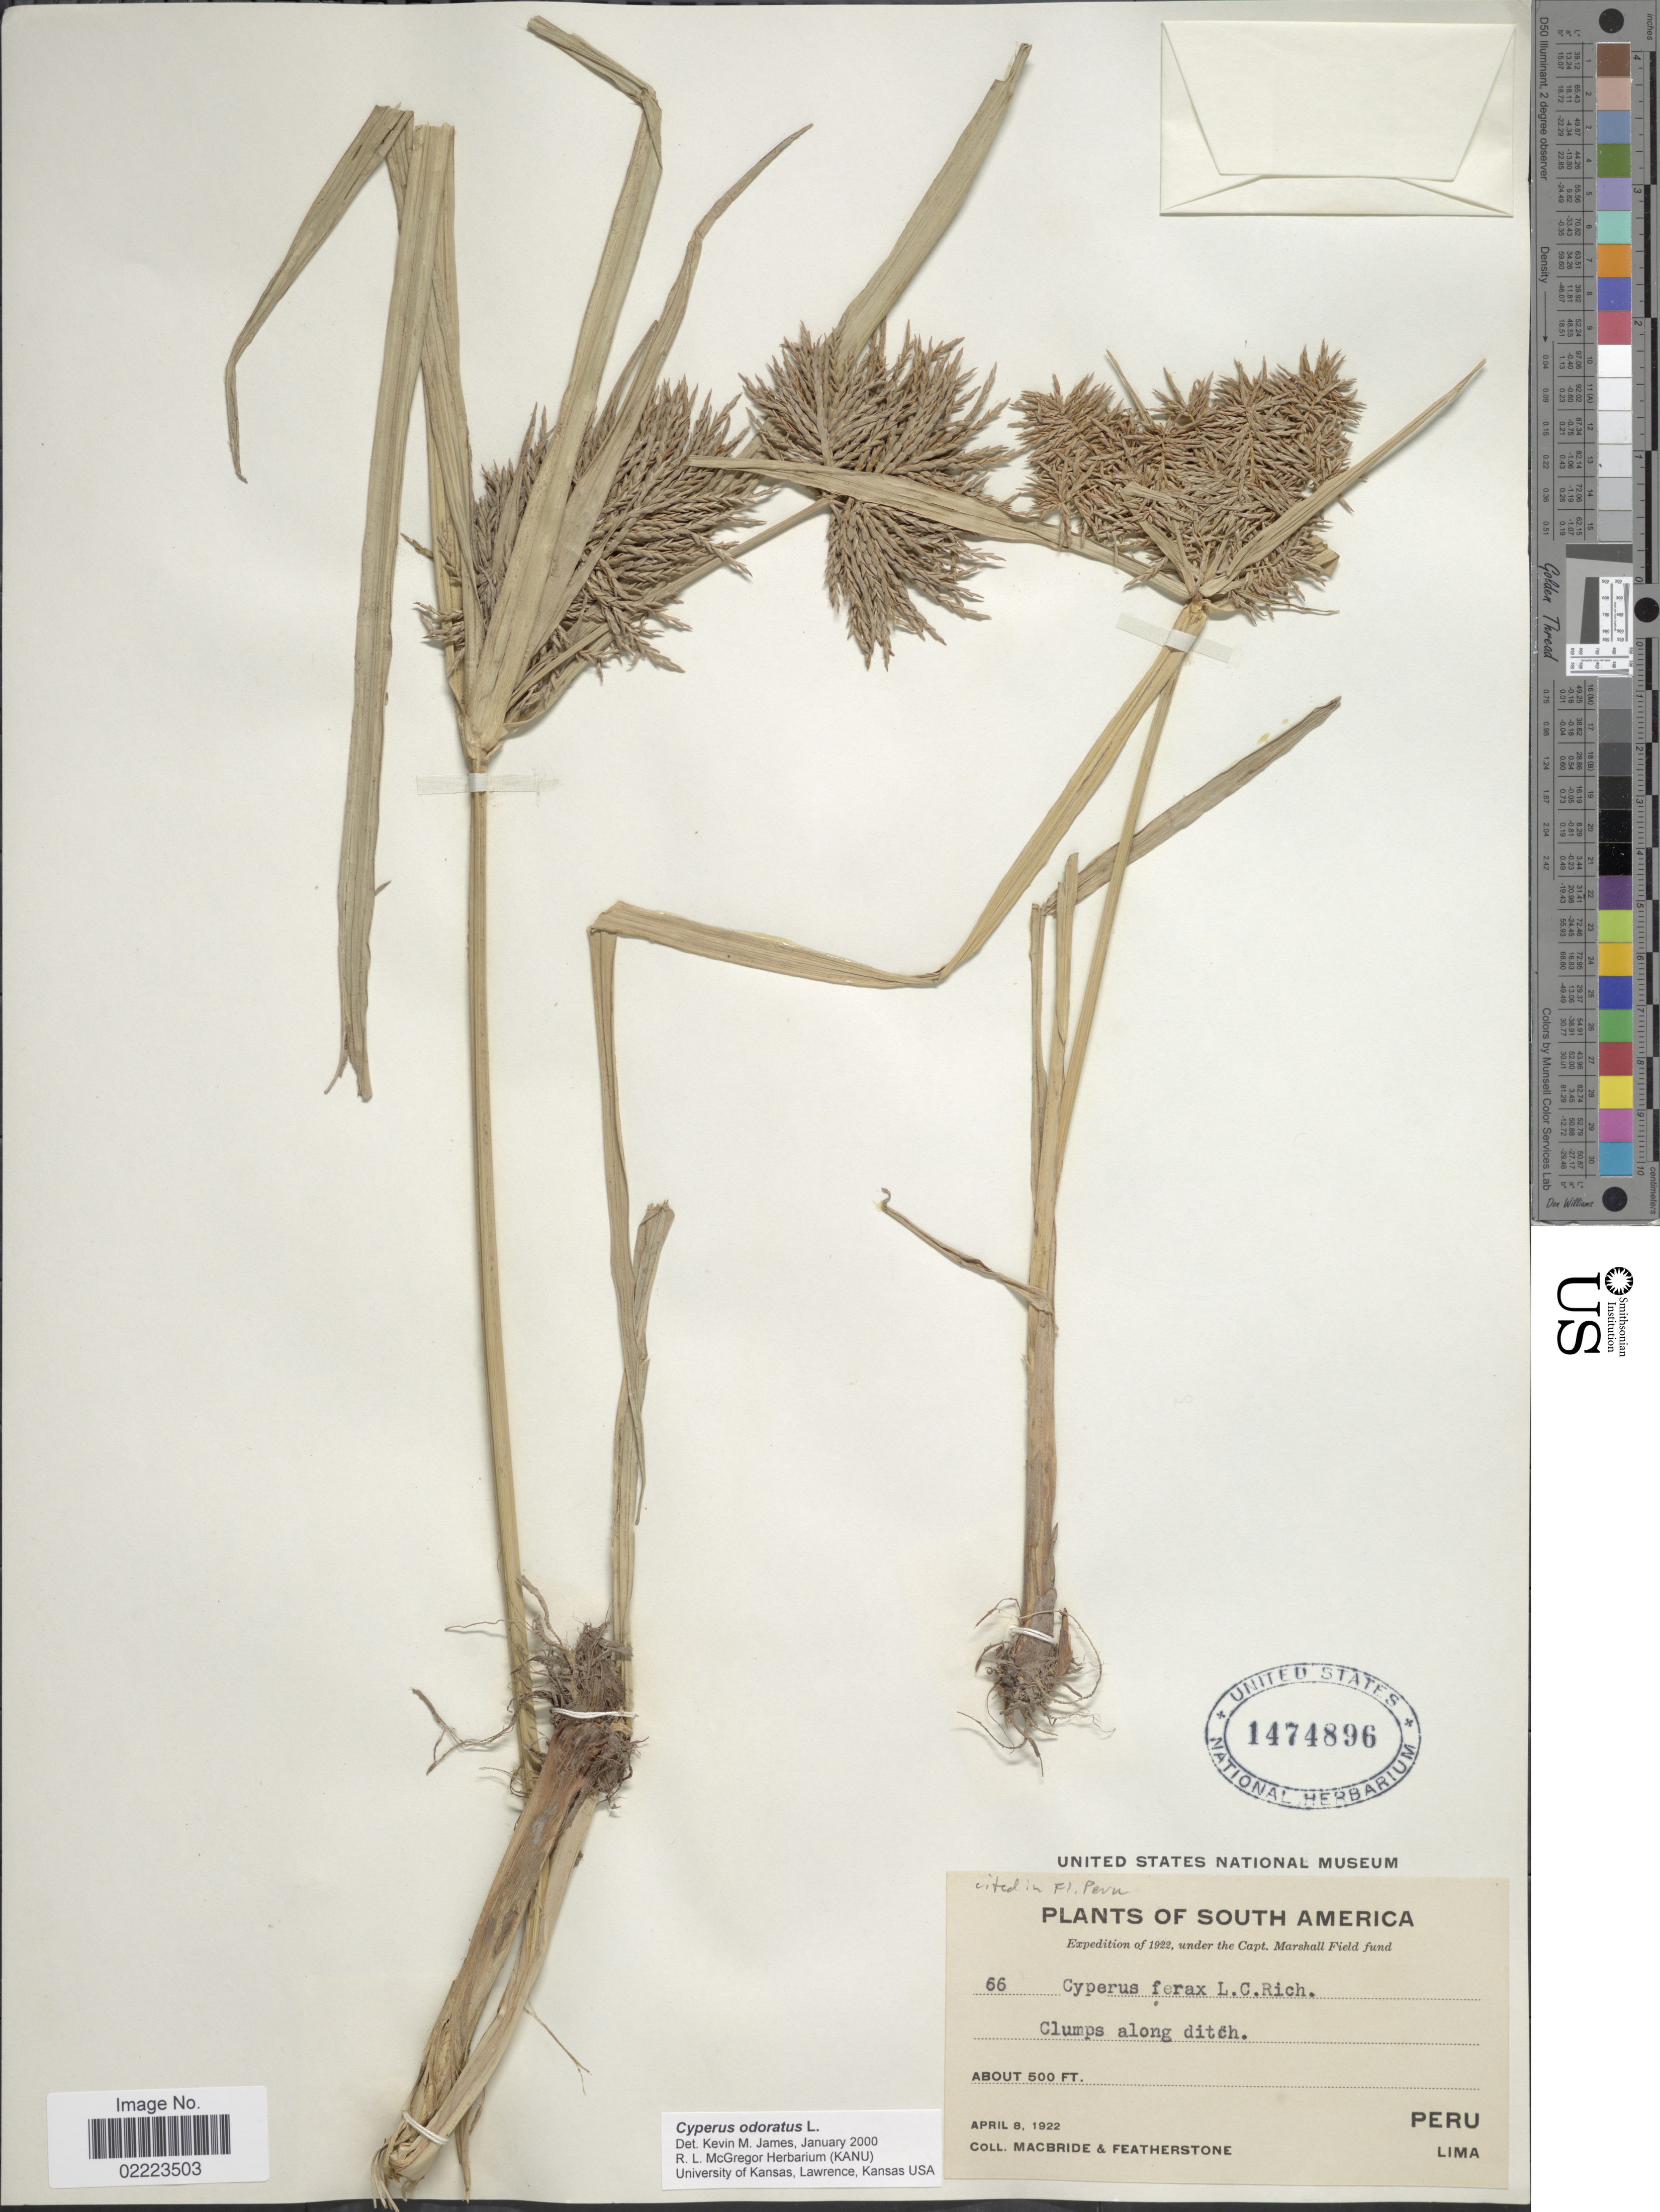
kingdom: Plantae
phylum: Tracheophyta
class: Liliopsida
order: Poales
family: Cyperaceae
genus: Cyperus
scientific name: Cyperus odoratus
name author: L.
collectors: Macbride, -- & -. Featherstone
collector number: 66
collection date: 1922-04-08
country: Peru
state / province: Lima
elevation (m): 152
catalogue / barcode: US 1474896